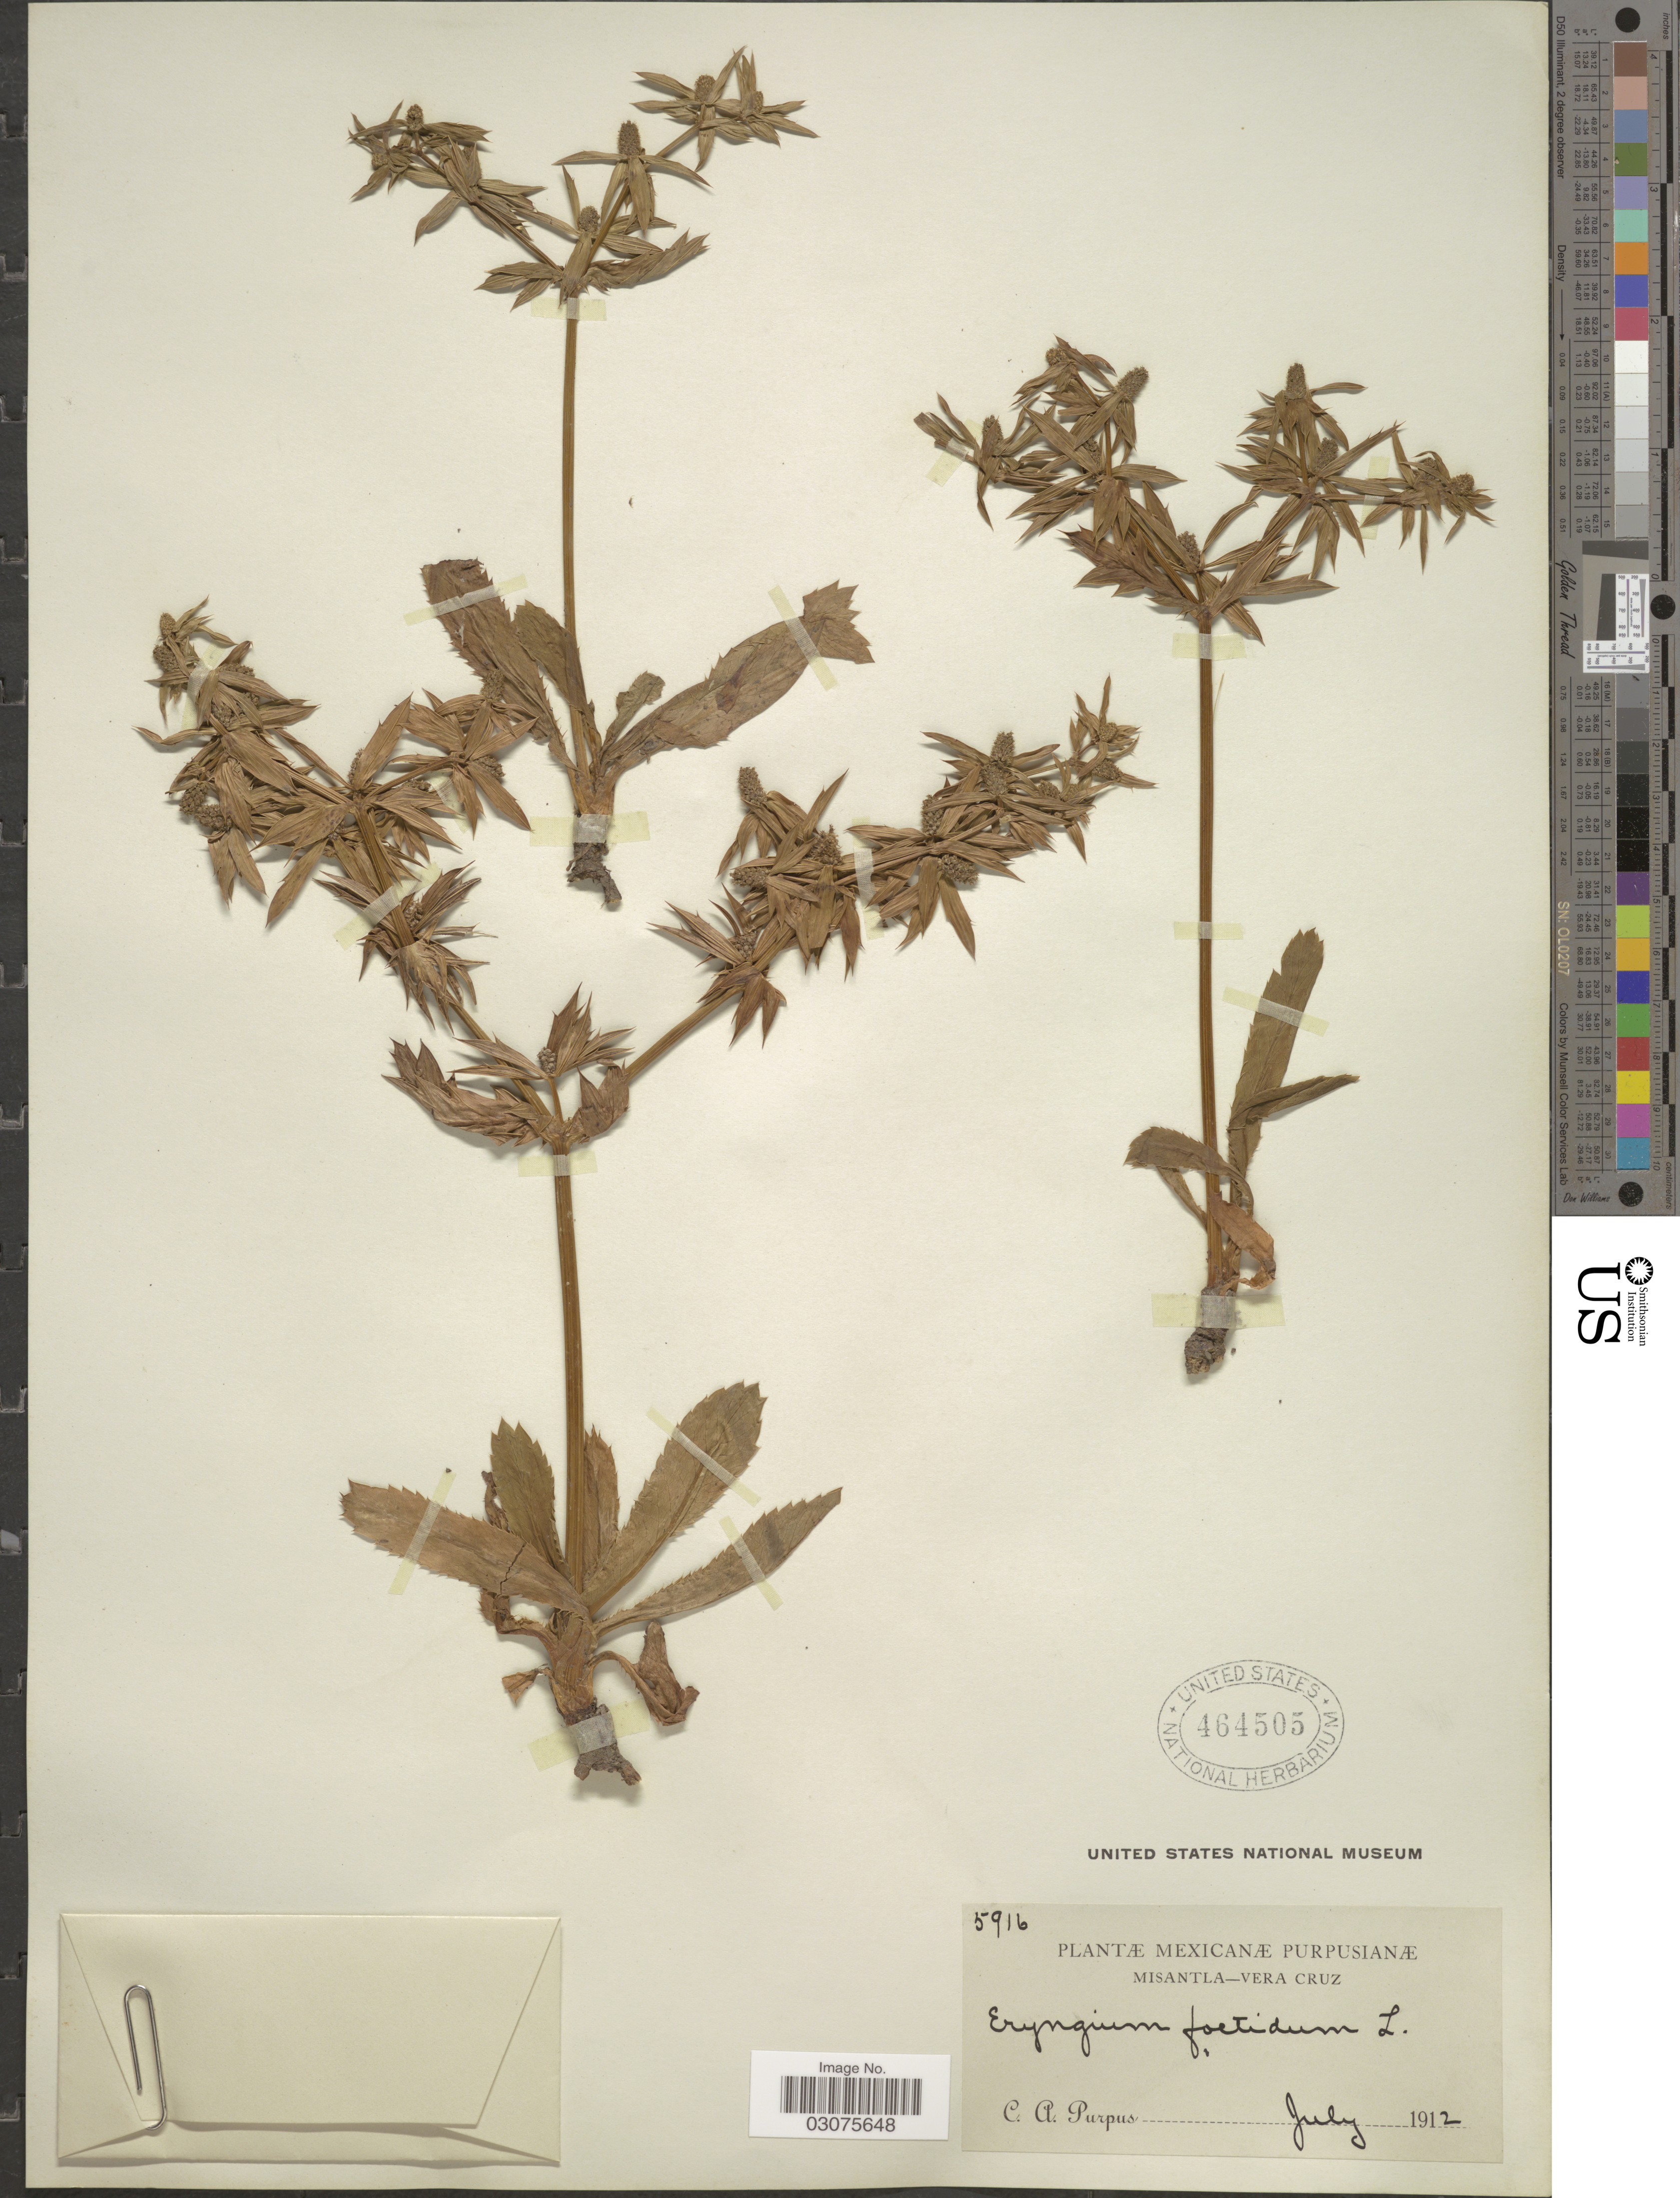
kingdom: Plantae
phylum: Tracheophyta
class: Magnoliopsida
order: Apiales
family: Apiaceae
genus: Eryngium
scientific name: Eryngium foetidum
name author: L.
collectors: C. A. Purpus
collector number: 5916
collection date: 1912-07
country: Mexico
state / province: Veracruz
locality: Misantla - Vera Cruz.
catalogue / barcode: US 464505